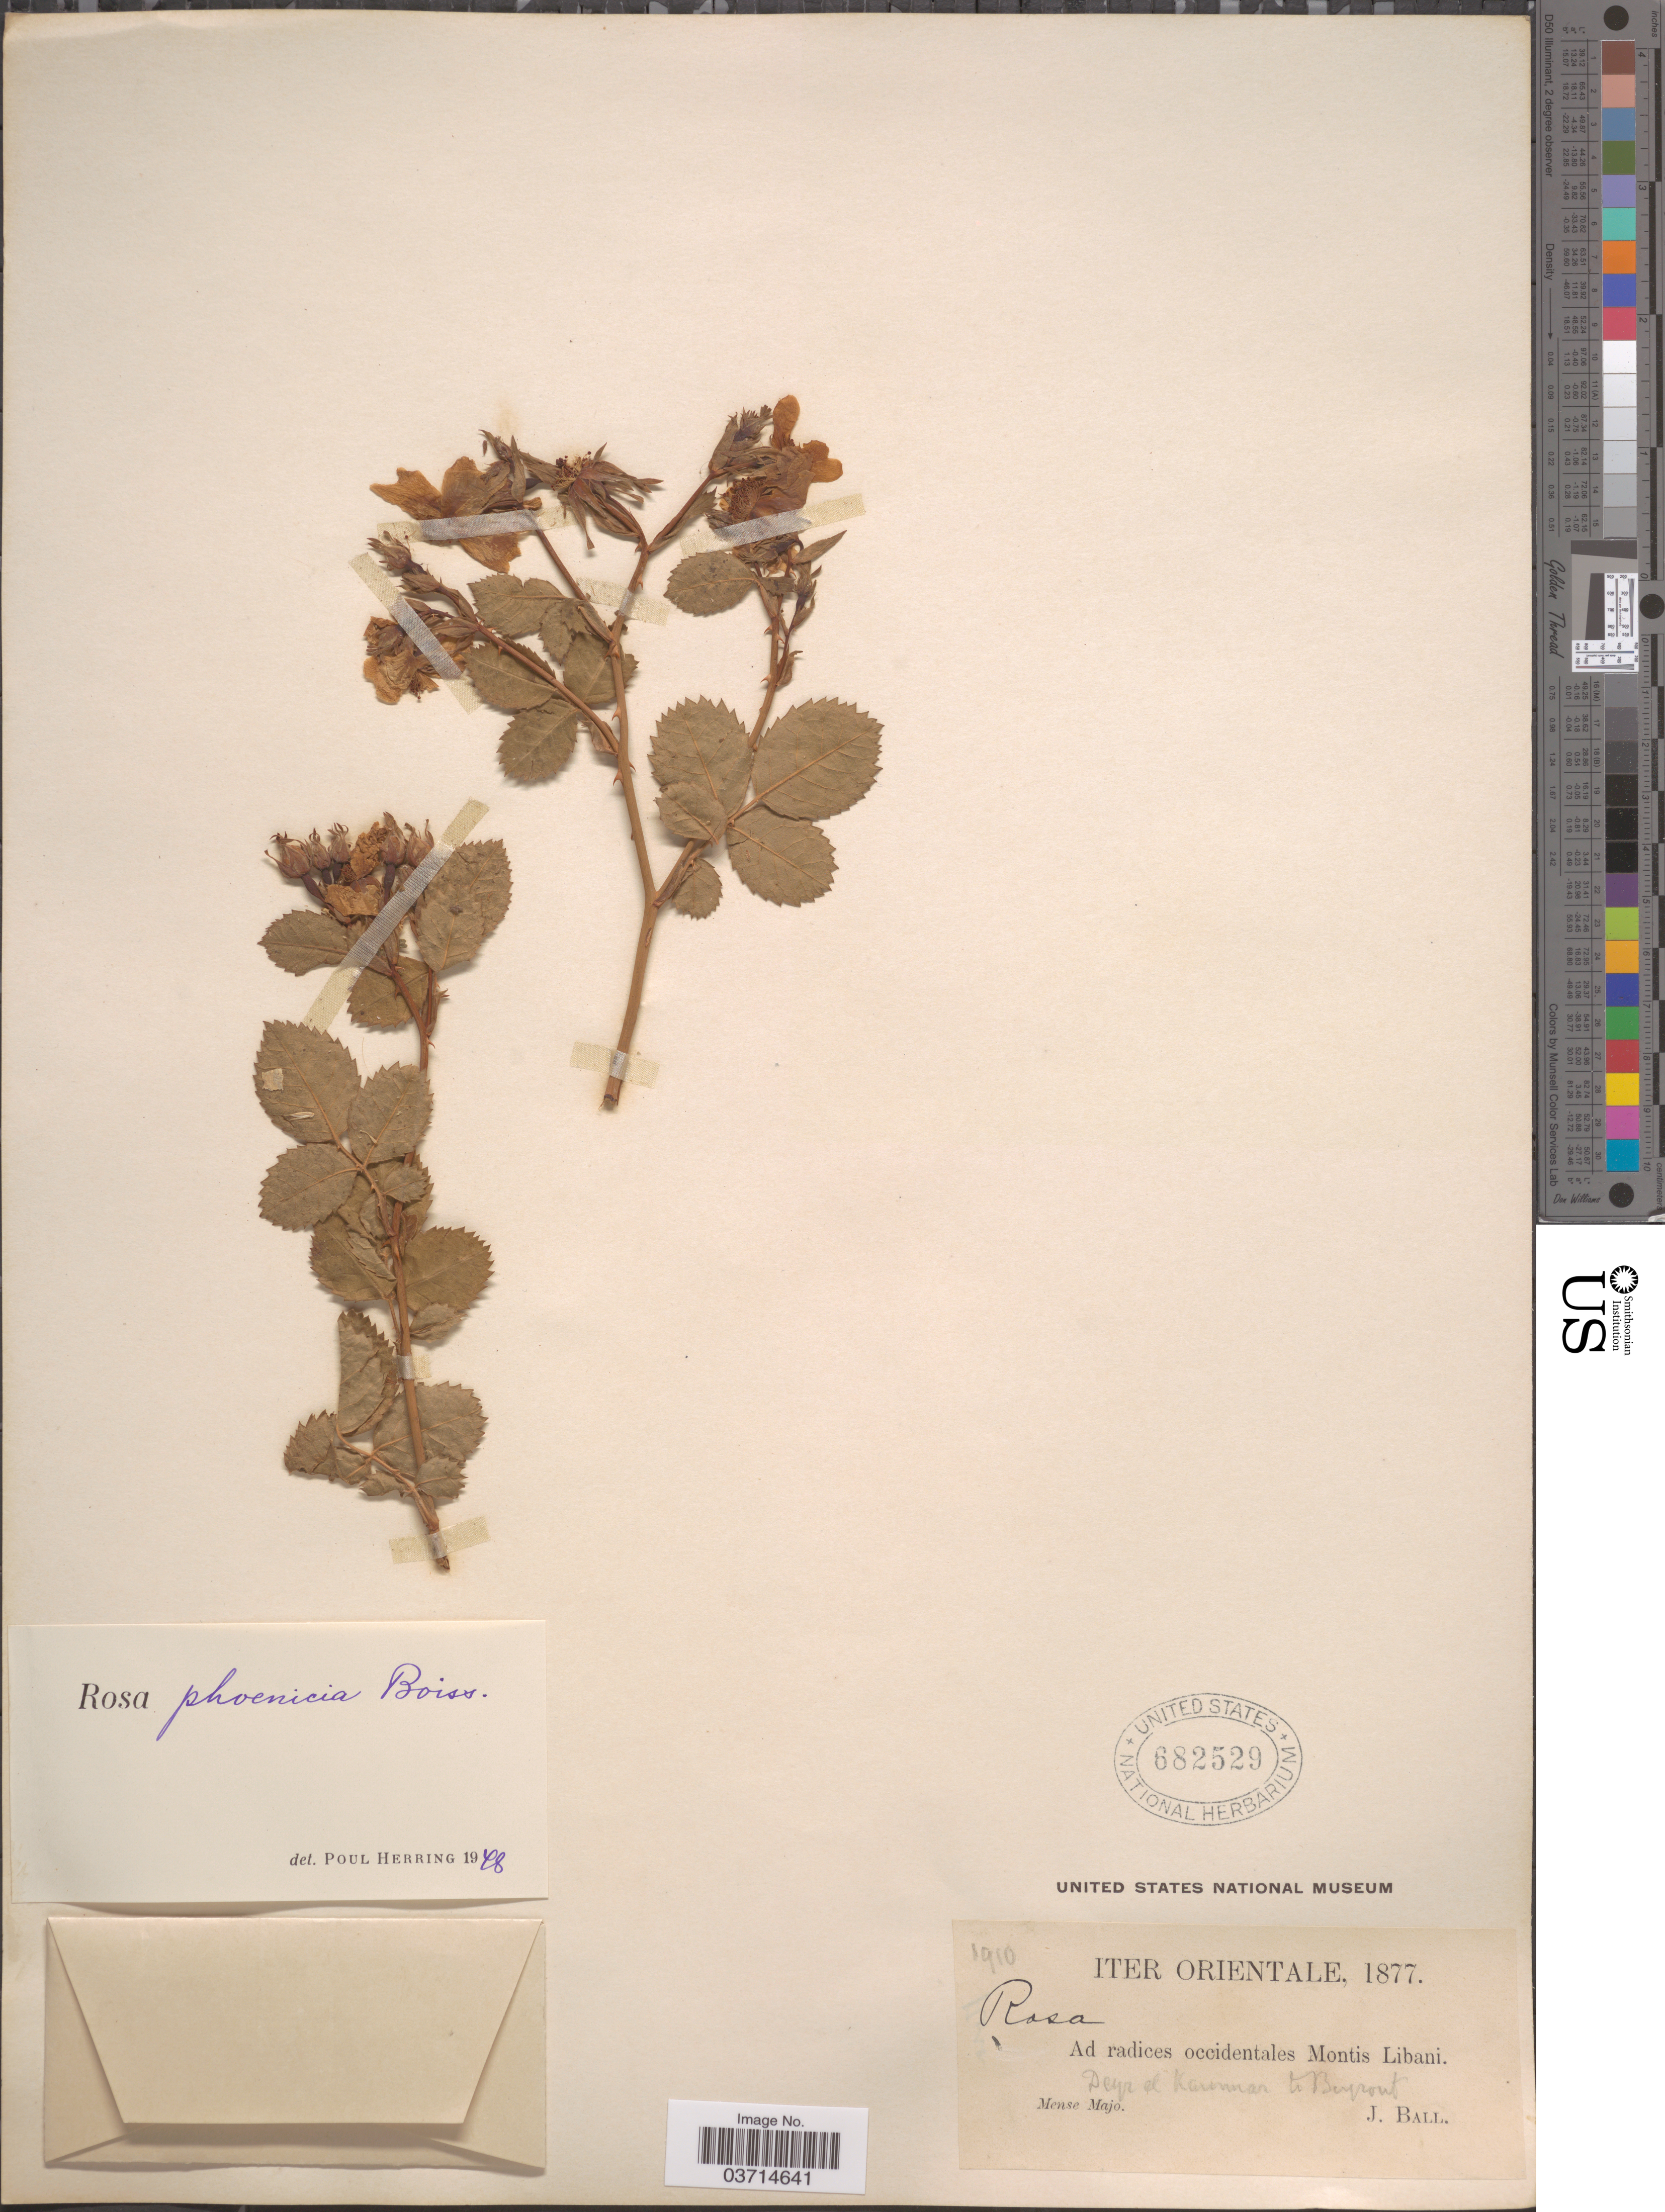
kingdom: Plantae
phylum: Tracheophyta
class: Magnoliopsida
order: Rosales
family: Rosaceae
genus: Rosa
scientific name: Rosa phoenicia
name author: Boiss.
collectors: J. Ball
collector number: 1910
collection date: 1877-05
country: Lebanon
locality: Ad radices occidentales Montis Libani. Deyr el Kaumar to Beyrout.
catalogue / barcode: US 682529